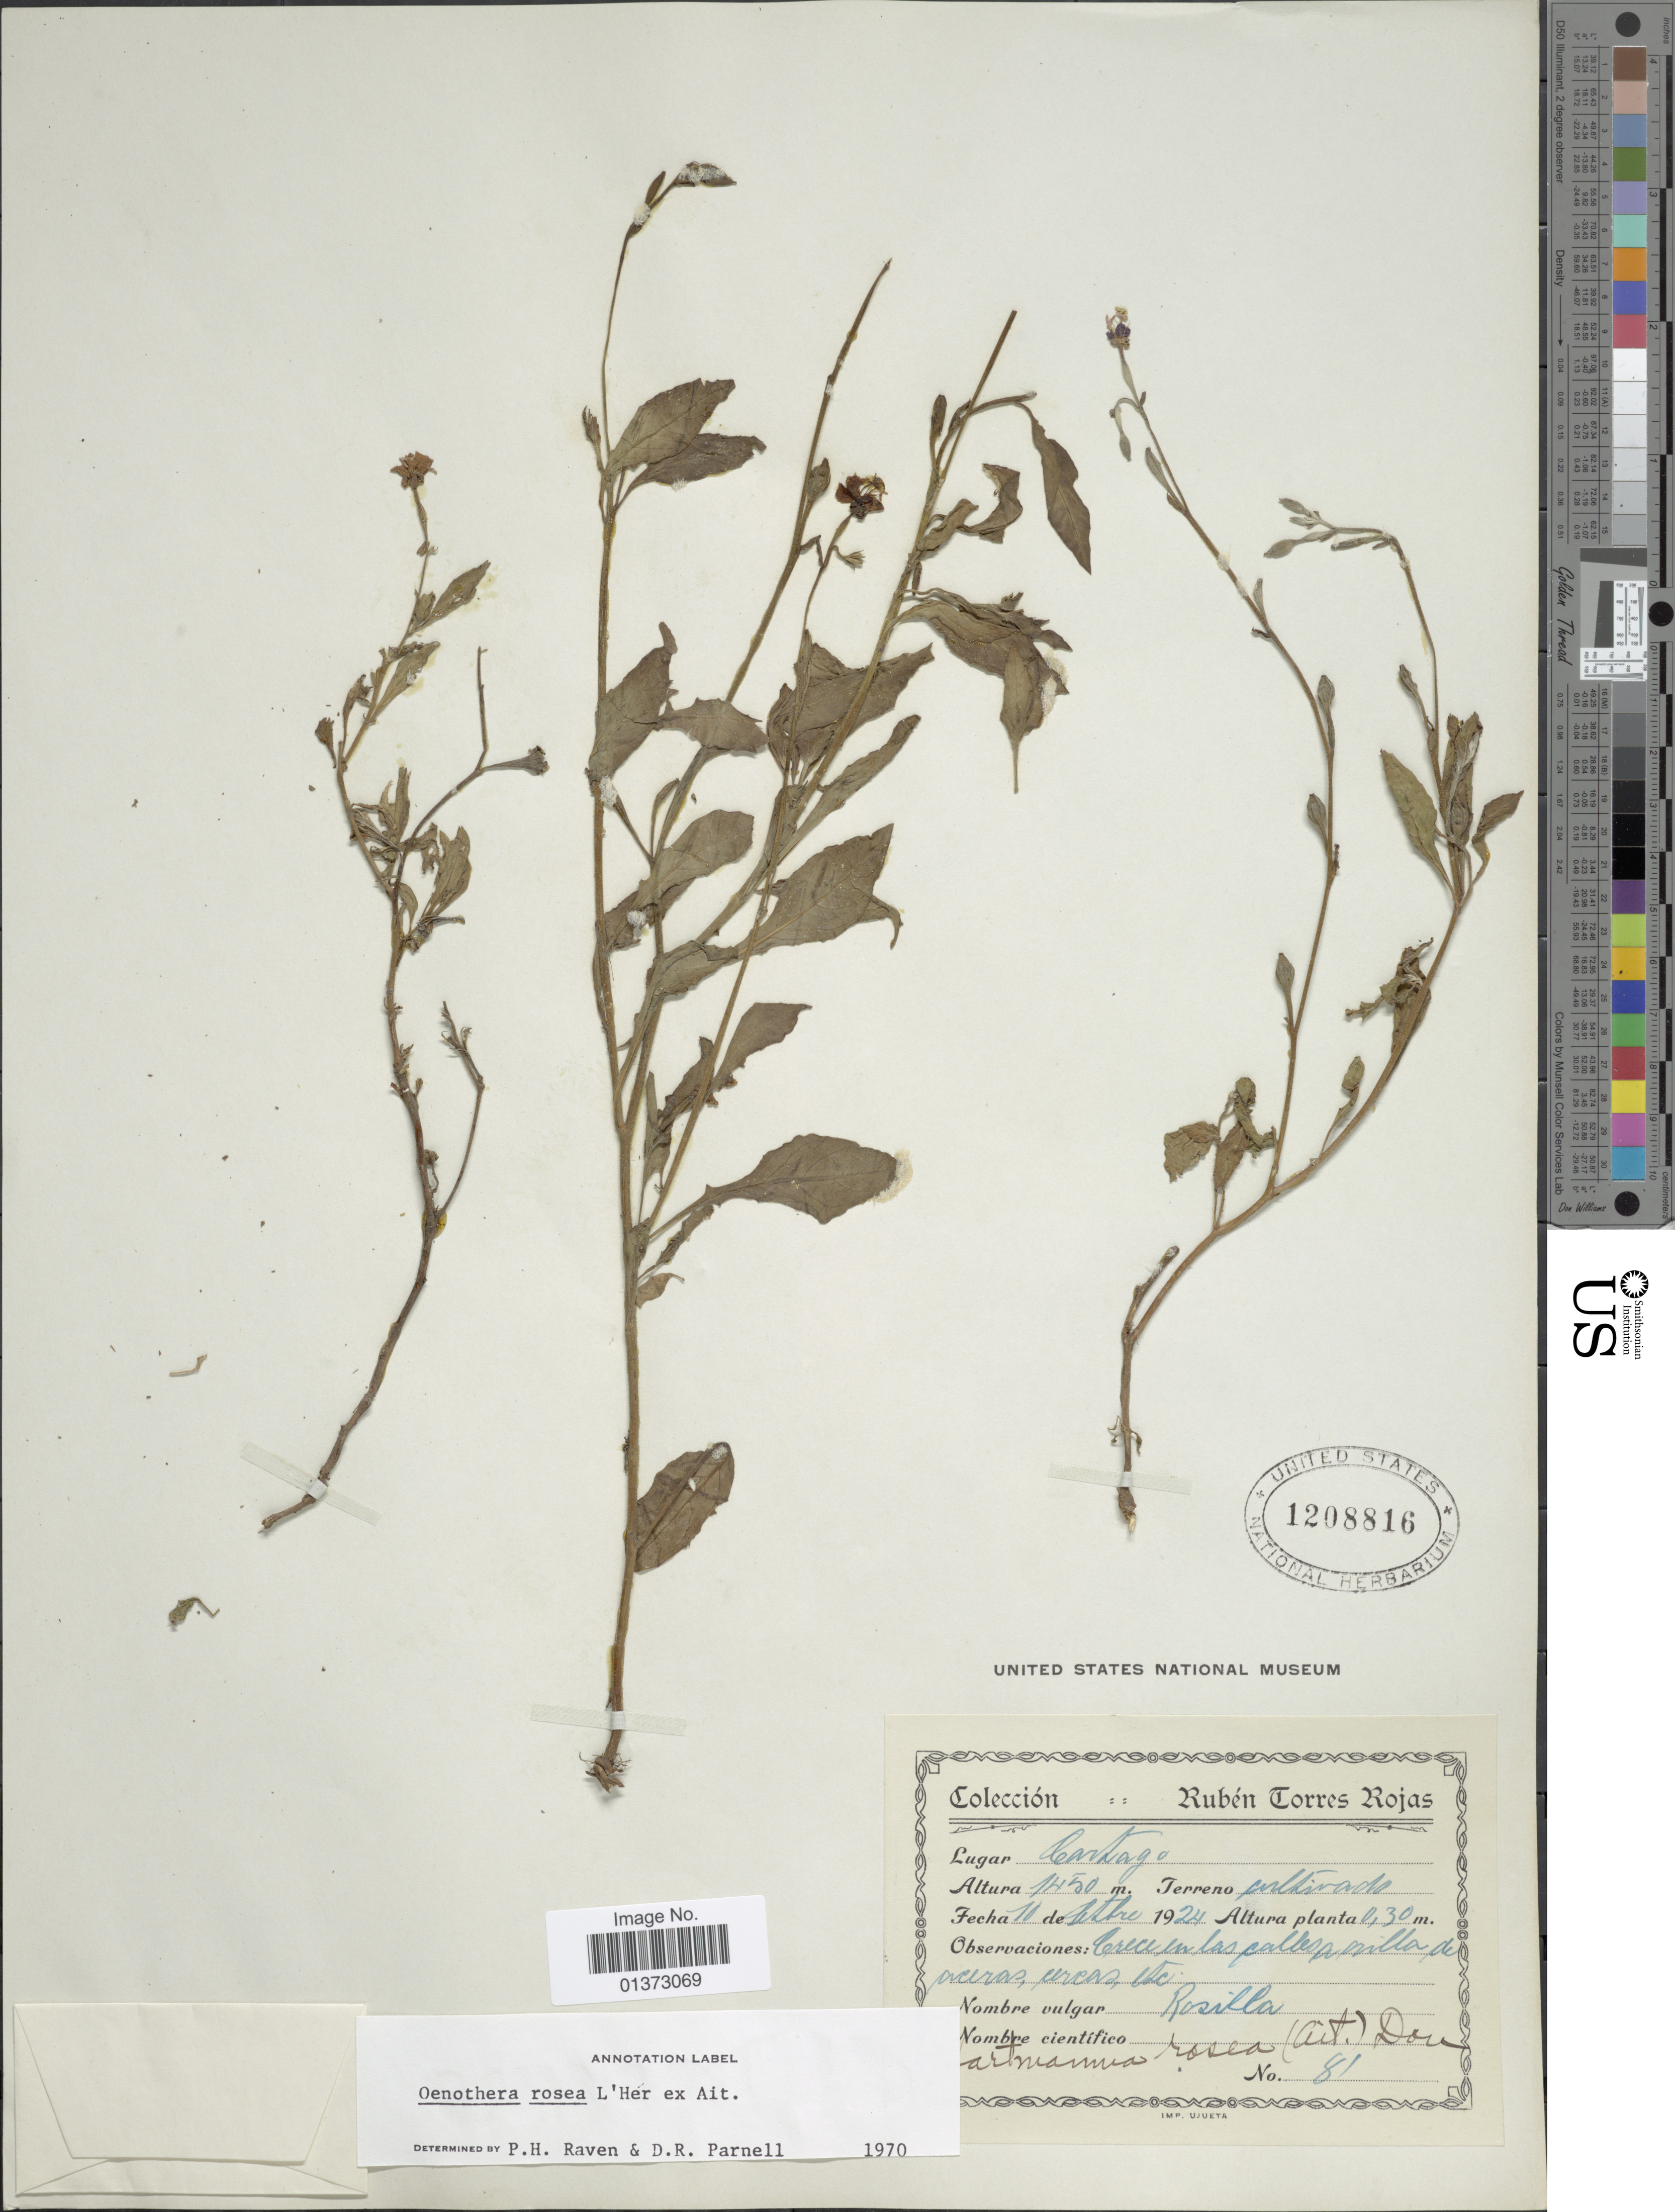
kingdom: Plantae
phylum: Tracheophyta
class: Magnoliopsida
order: Myrtales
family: Onagraceae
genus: Oenothera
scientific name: Oenothera rosea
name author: L'Hér. ex Aiton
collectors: R. Rojas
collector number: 81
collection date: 1924-10-11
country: Costa Rica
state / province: Cartago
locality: Cartago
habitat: Terreno: cultivado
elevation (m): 1450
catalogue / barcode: US 1208816